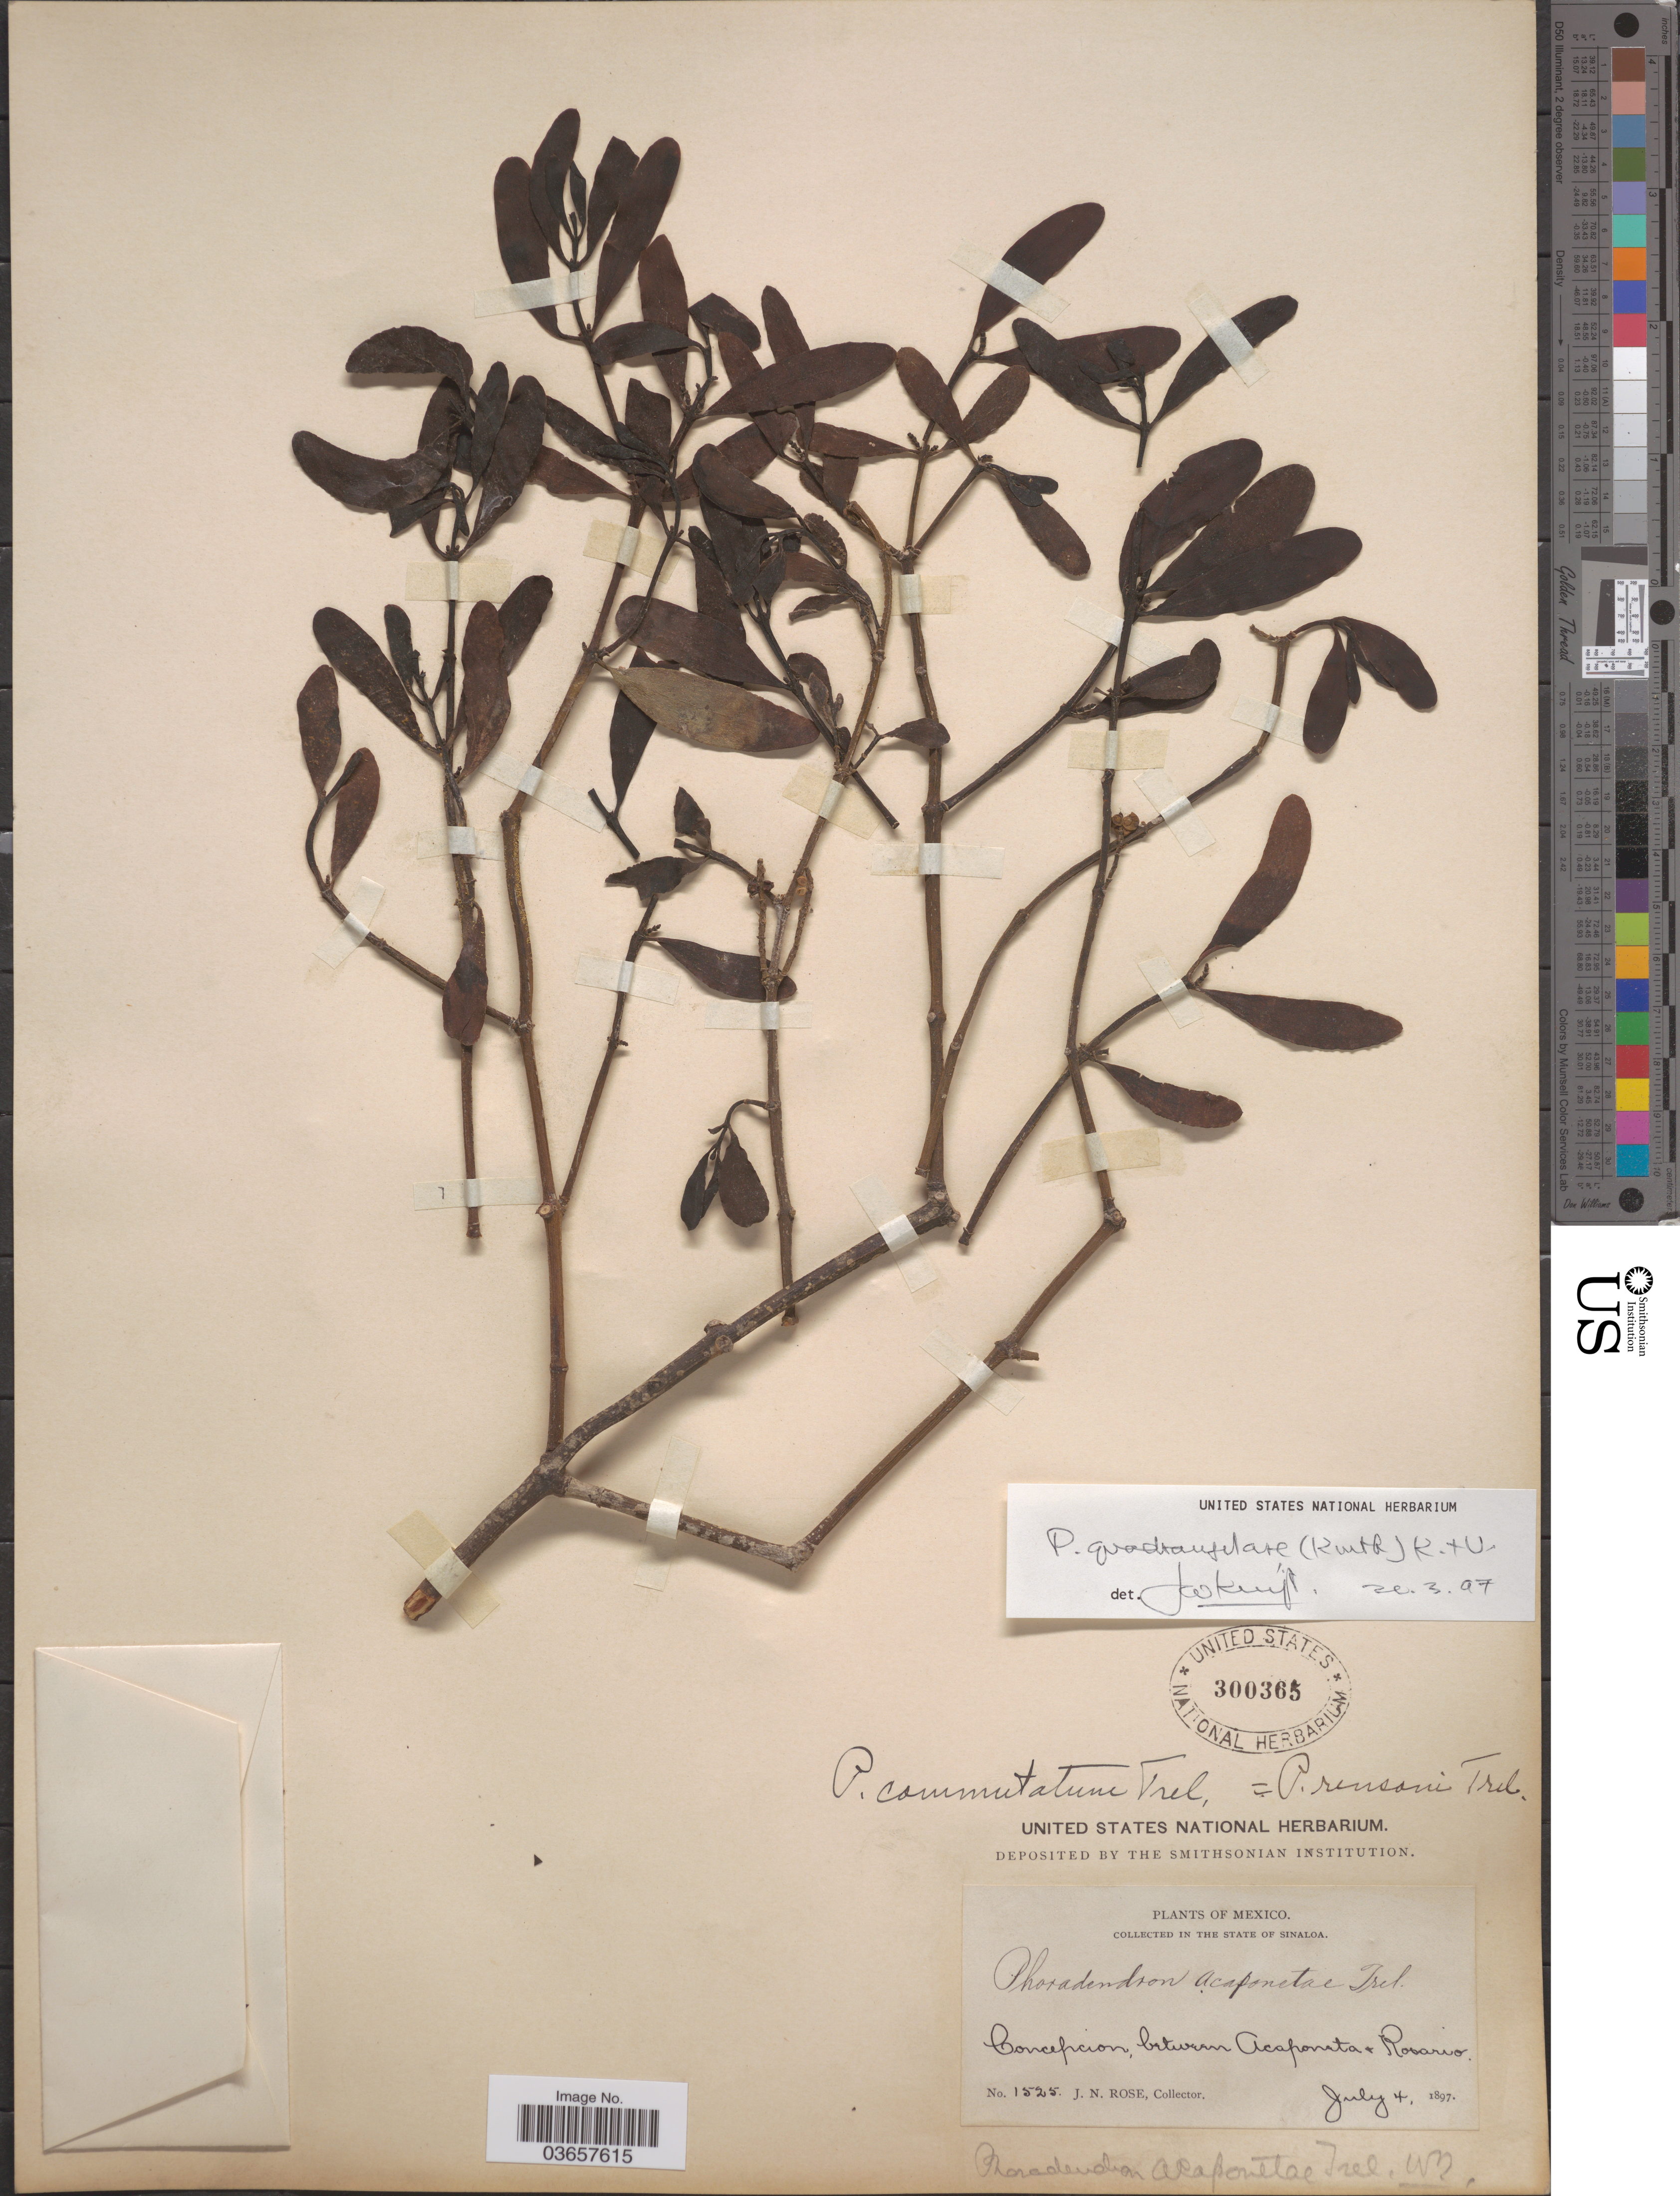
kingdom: Plantae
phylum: Tracheophyta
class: Magnoliopsida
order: Santalales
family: Viscaceae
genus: Phoradendron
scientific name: Phoradendron quadrangulare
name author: (Kunth) Griseb.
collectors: J. N. Rose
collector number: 1525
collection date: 1897-07-04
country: Mexico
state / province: Sinaloa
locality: Concepcion, between Acaponeta & Rosario.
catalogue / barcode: US 300365